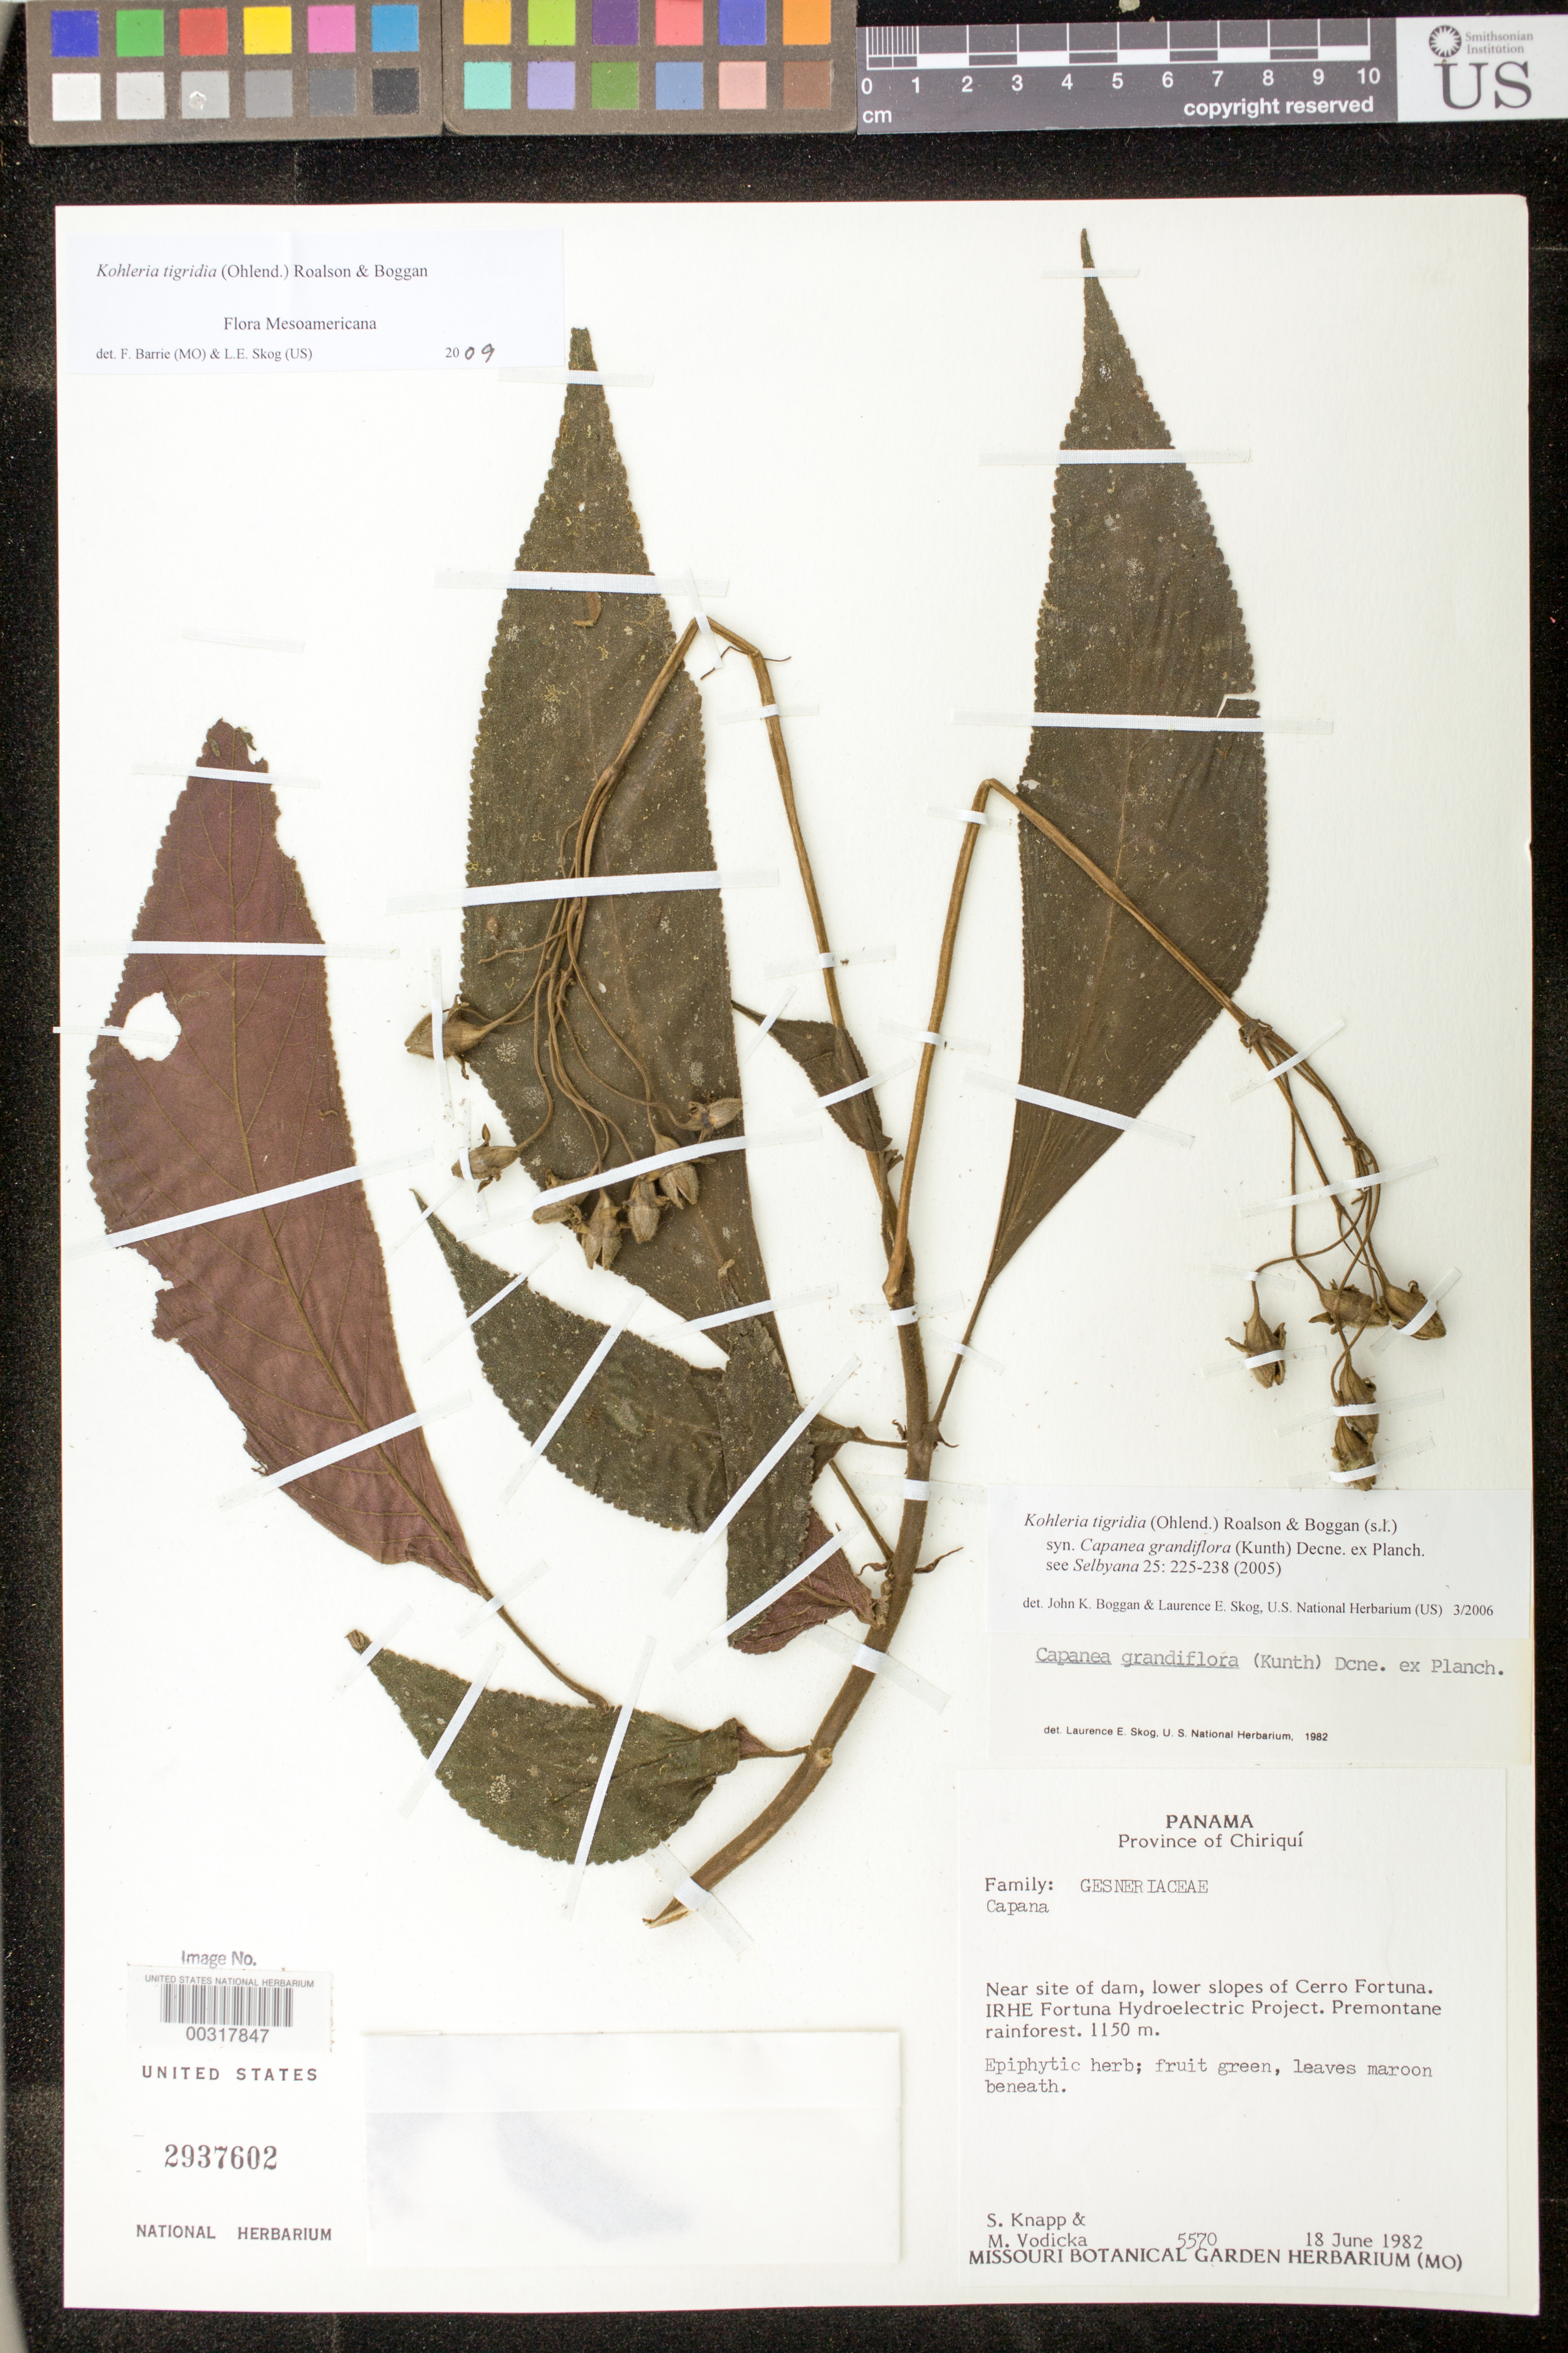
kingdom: Plantae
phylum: Tracheophyta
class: Magnoliopsida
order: Lamiales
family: Gesneriaceae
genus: Kohleria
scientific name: Kohleria tigridia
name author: (Ohlend.) Roalson & Boggan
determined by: Boggan, J. K.; Skog, L. E.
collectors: S. Knapp & M. Vodicka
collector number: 5570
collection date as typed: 18 Jun 1982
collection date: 1982-06-18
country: Panama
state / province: Chiriquí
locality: Near site of dam, lower slopes of Cerro Fortuna, IRHE Fortuna hydroelectric project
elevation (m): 1150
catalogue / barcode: US 2937602